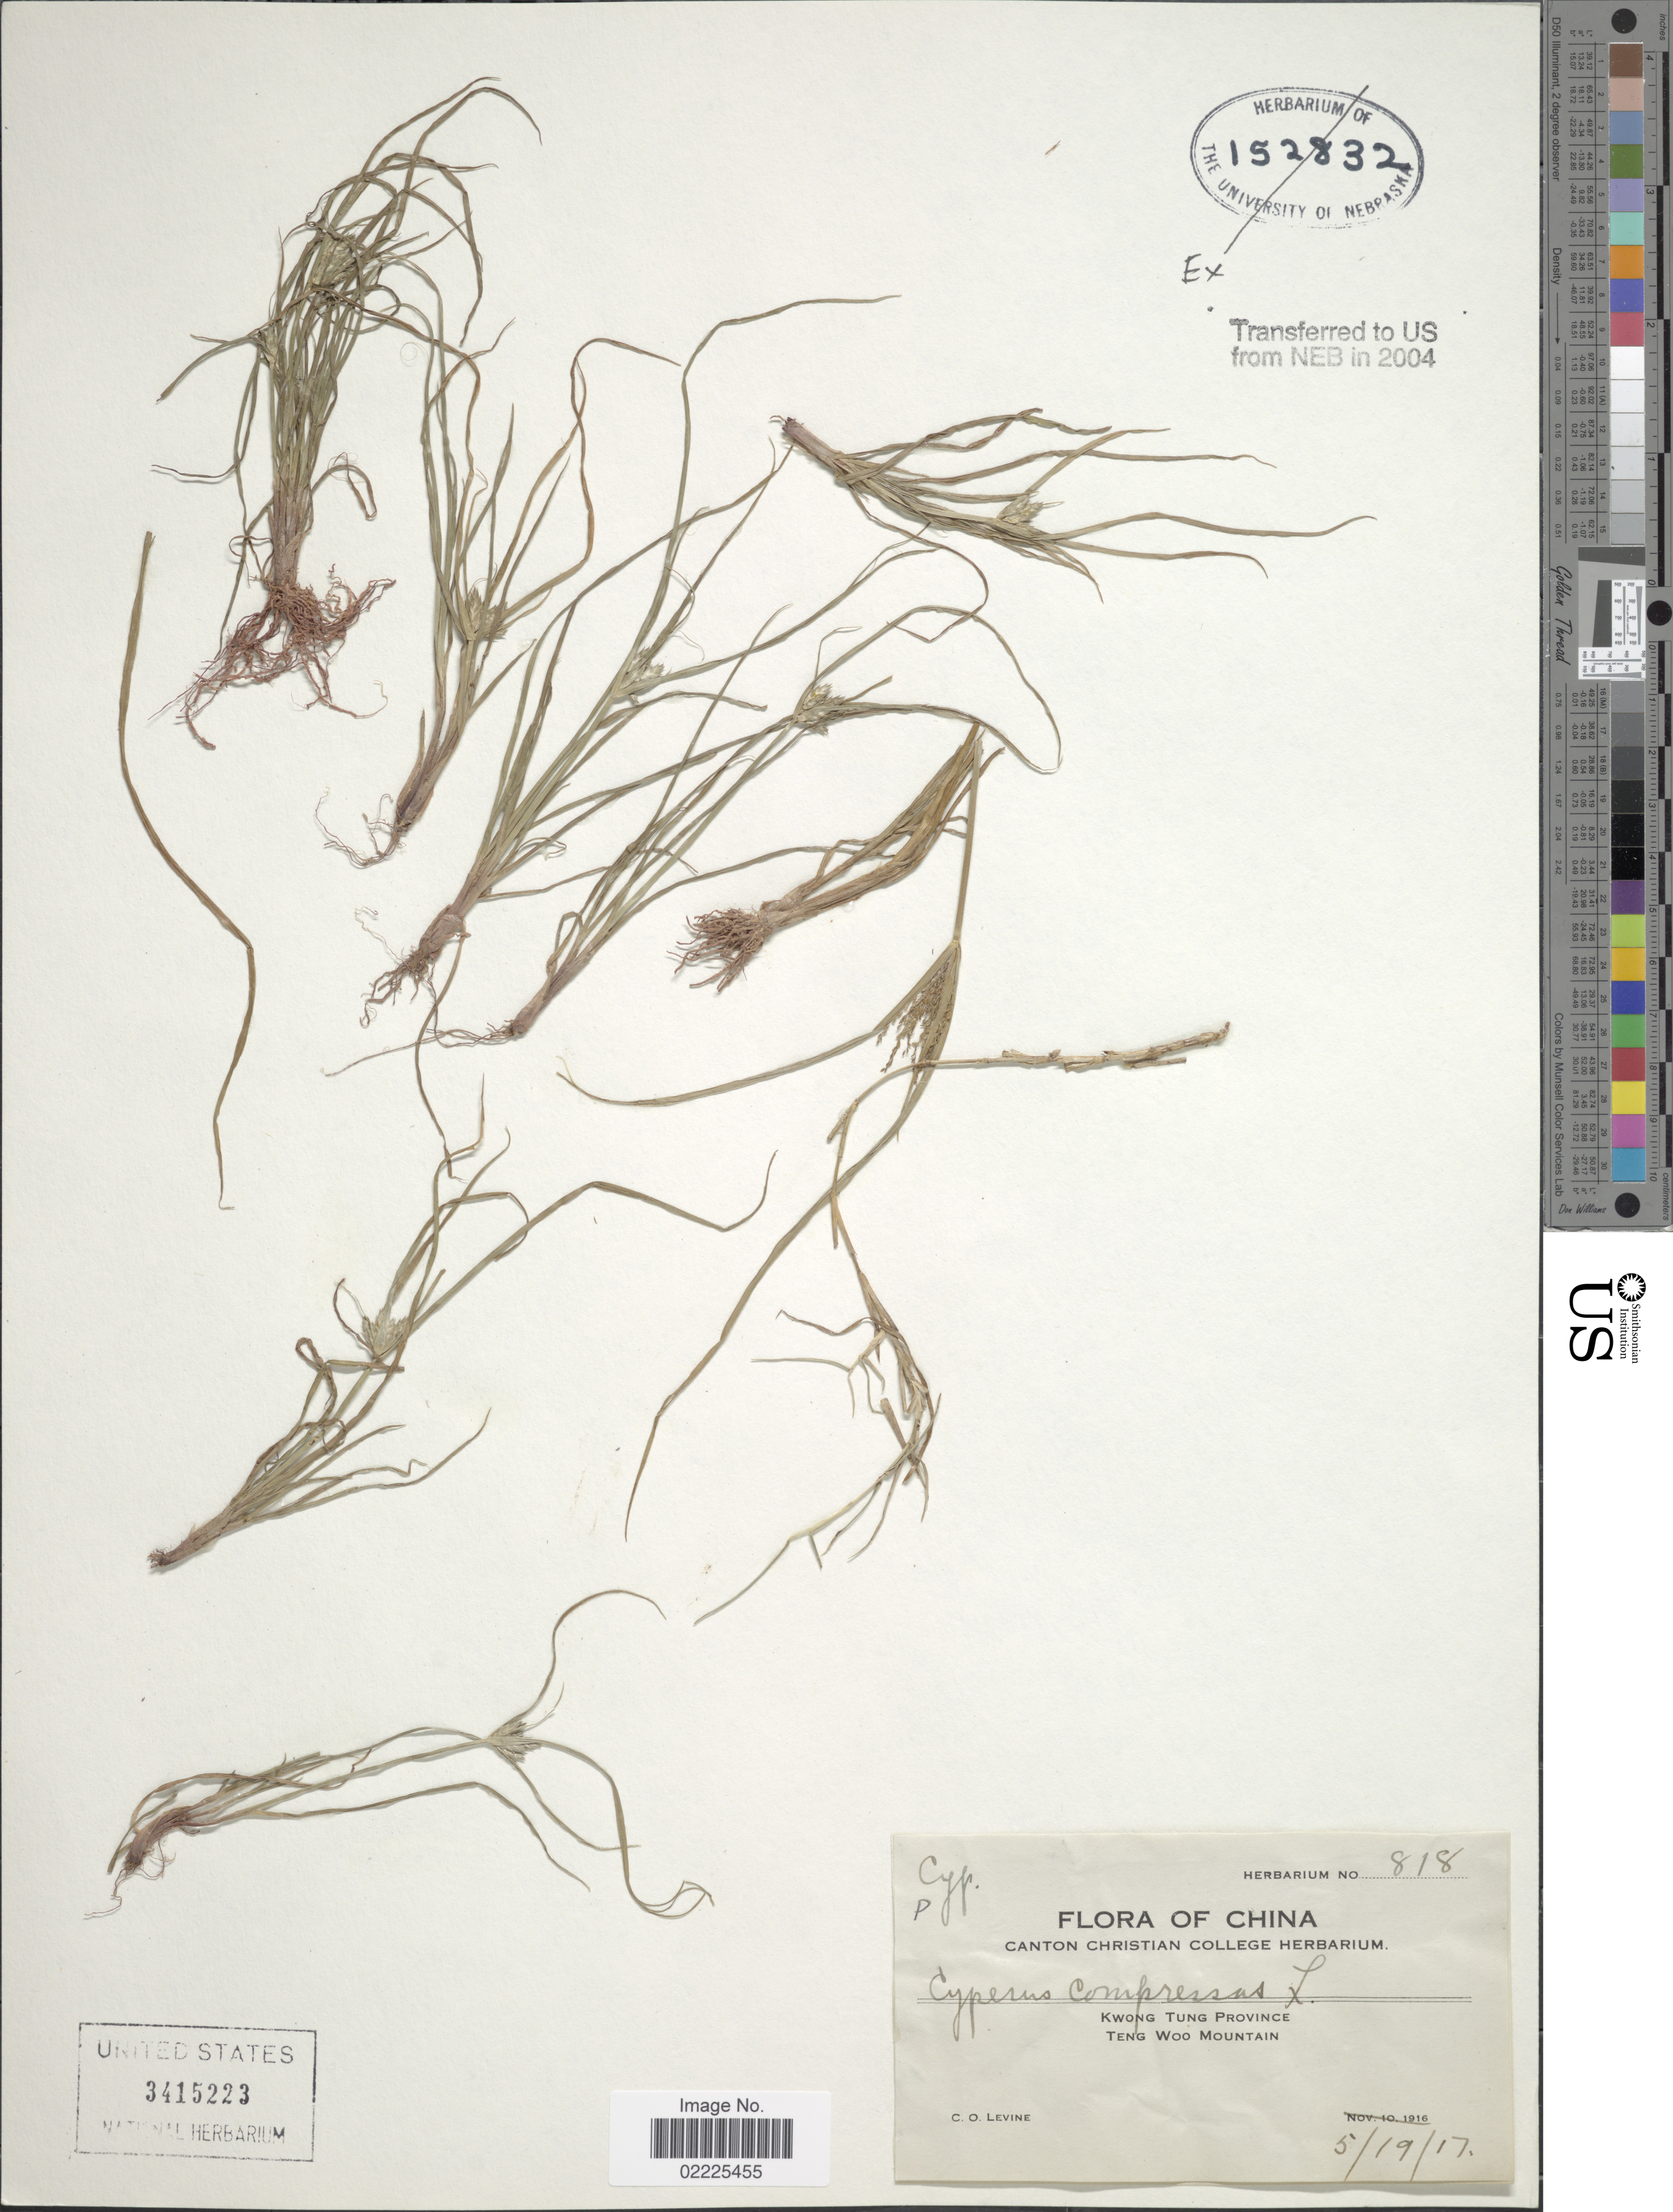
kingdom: Plantae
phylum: Tracheophyta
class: Liliopsida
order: Poales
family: Cyperaceae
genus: Cyperus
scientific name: Cyperus compressus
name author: L.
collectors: C. O. Levine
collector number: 818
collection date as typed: Transcribed d/m/y: 19/5/17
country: China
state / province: Guangdong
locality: Kwong Tung Province, Teng Woo Mountain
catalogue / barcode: US 3415223